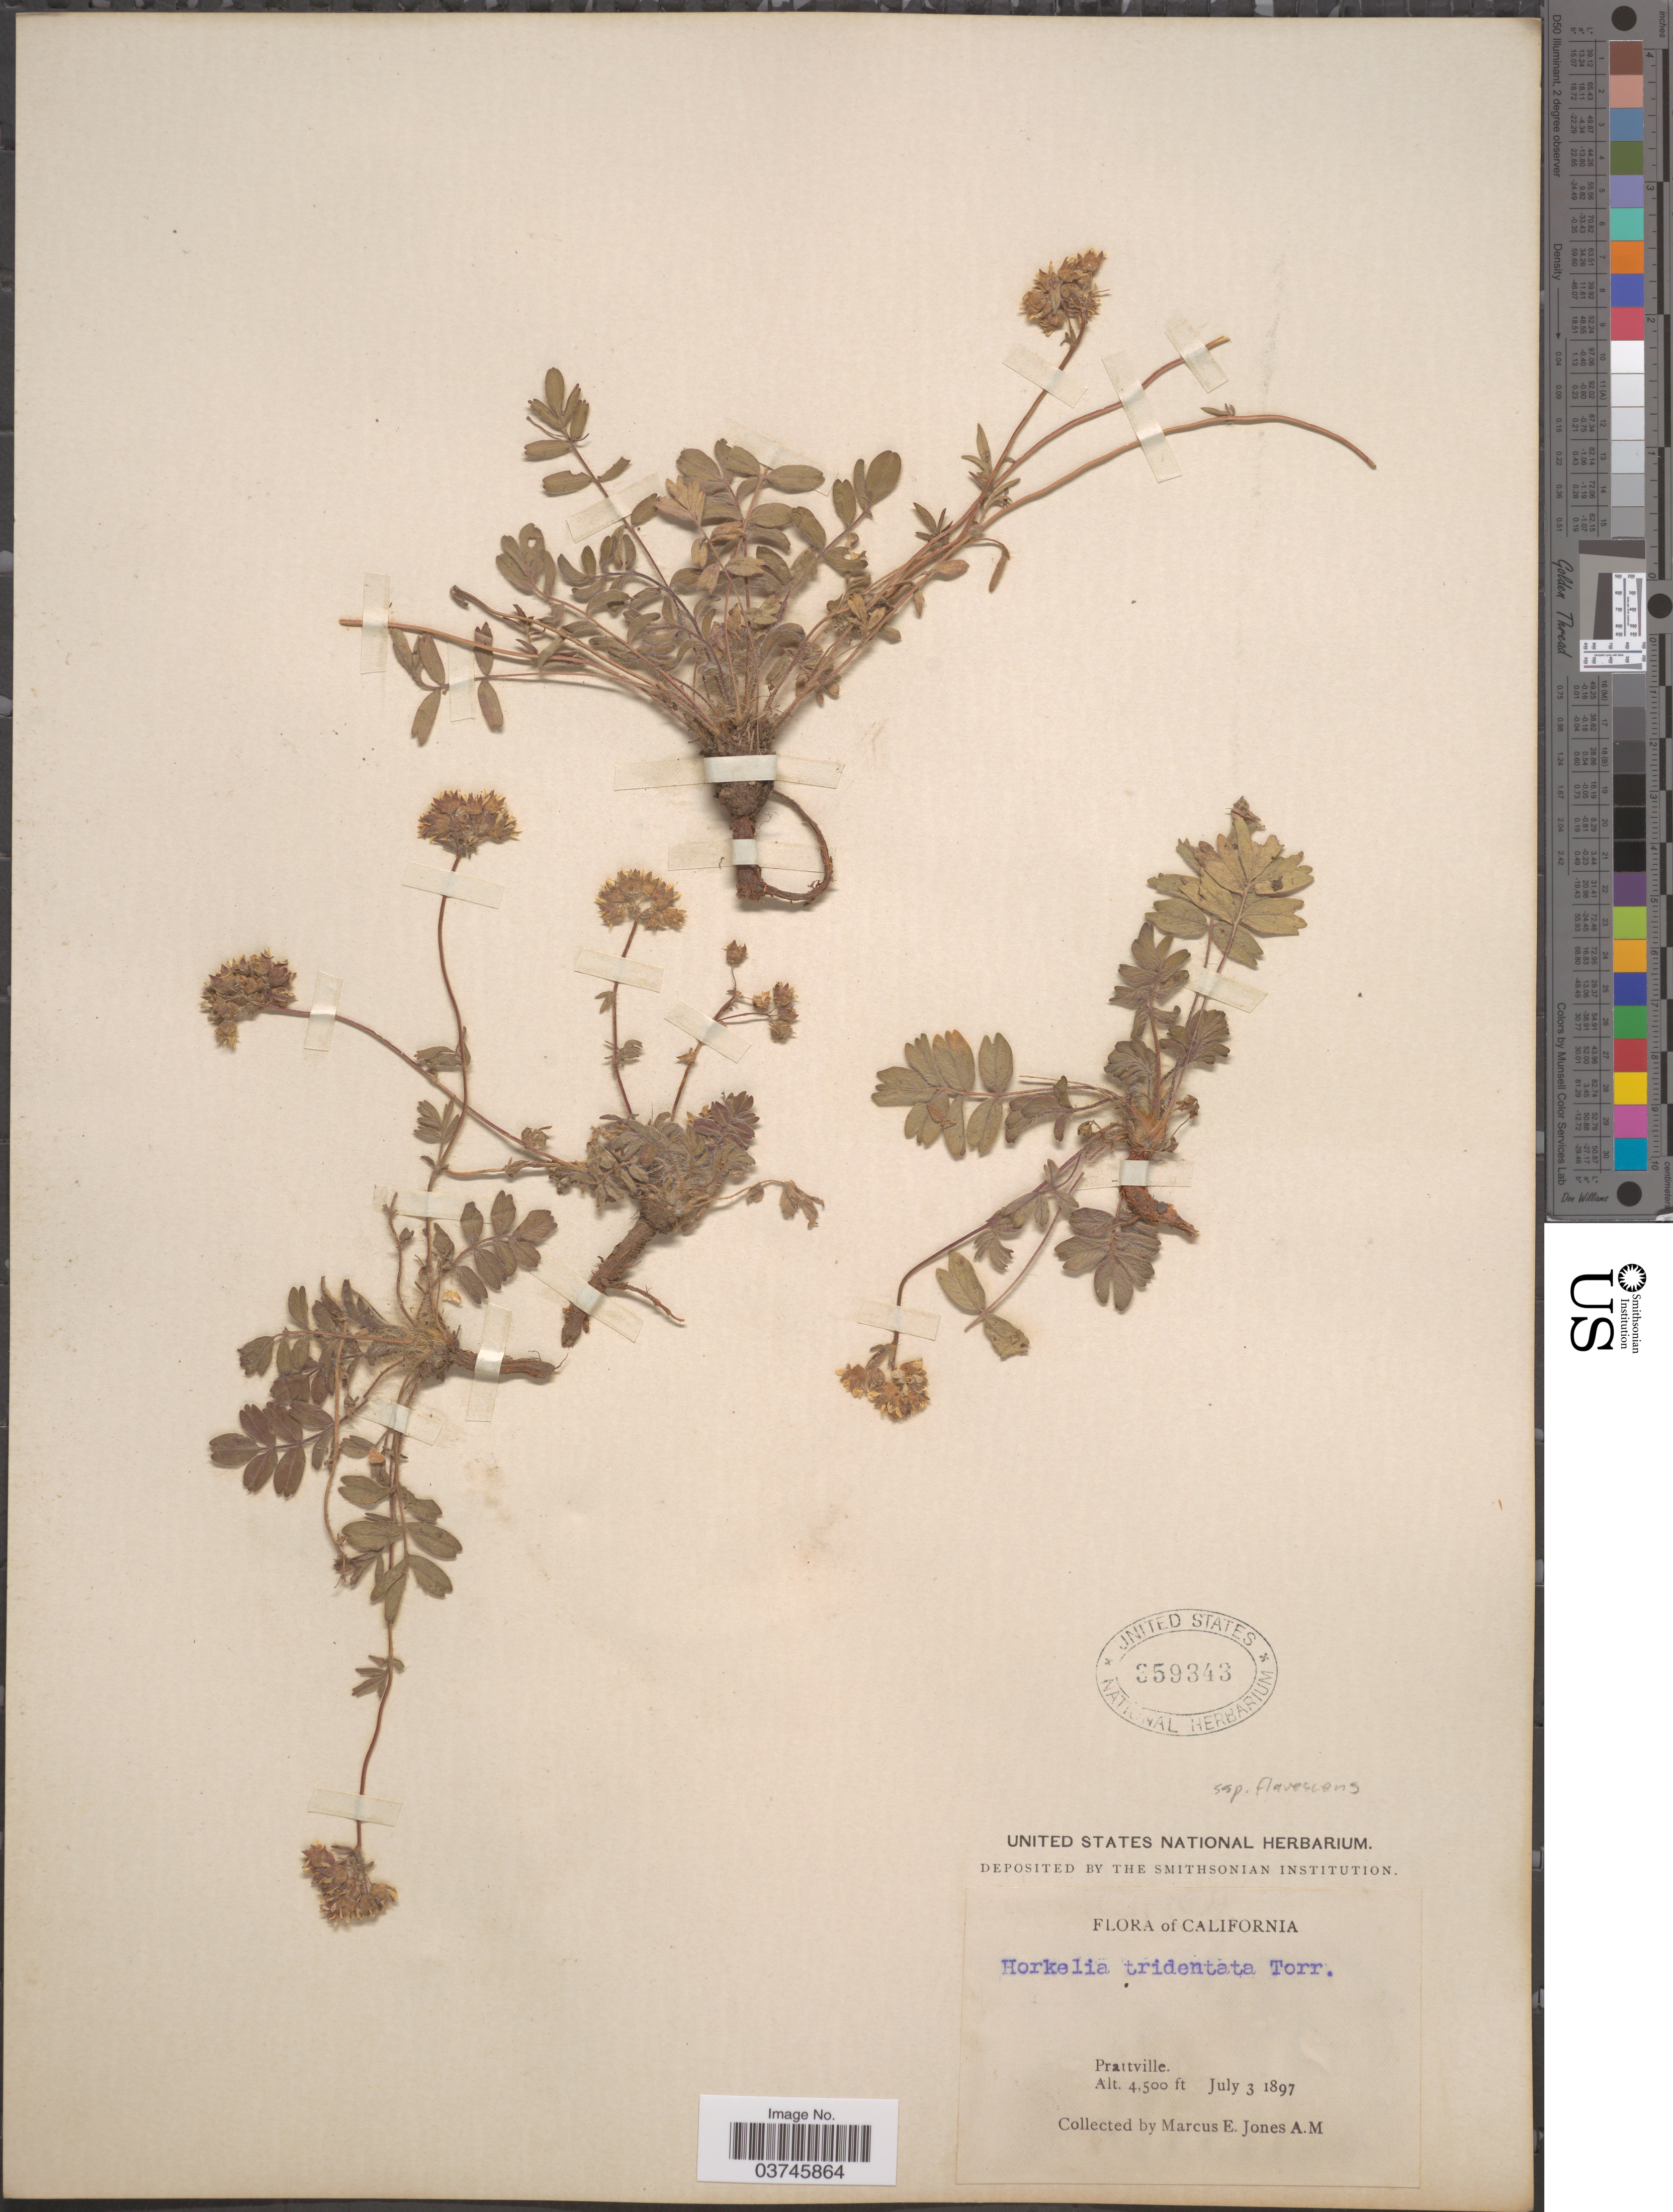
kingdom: Plantae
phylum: Tracheophyta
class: Magnoliopsida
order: Rosales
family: Rosaceae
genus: Potentilla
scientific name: Potentilla tilingii var. flavescens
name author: (Rydb.) J.T. Howell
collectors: M. E. Jones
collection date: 1897-07-03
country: United States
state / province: California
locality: Prattville.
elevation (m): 1372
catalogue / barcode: US 359343